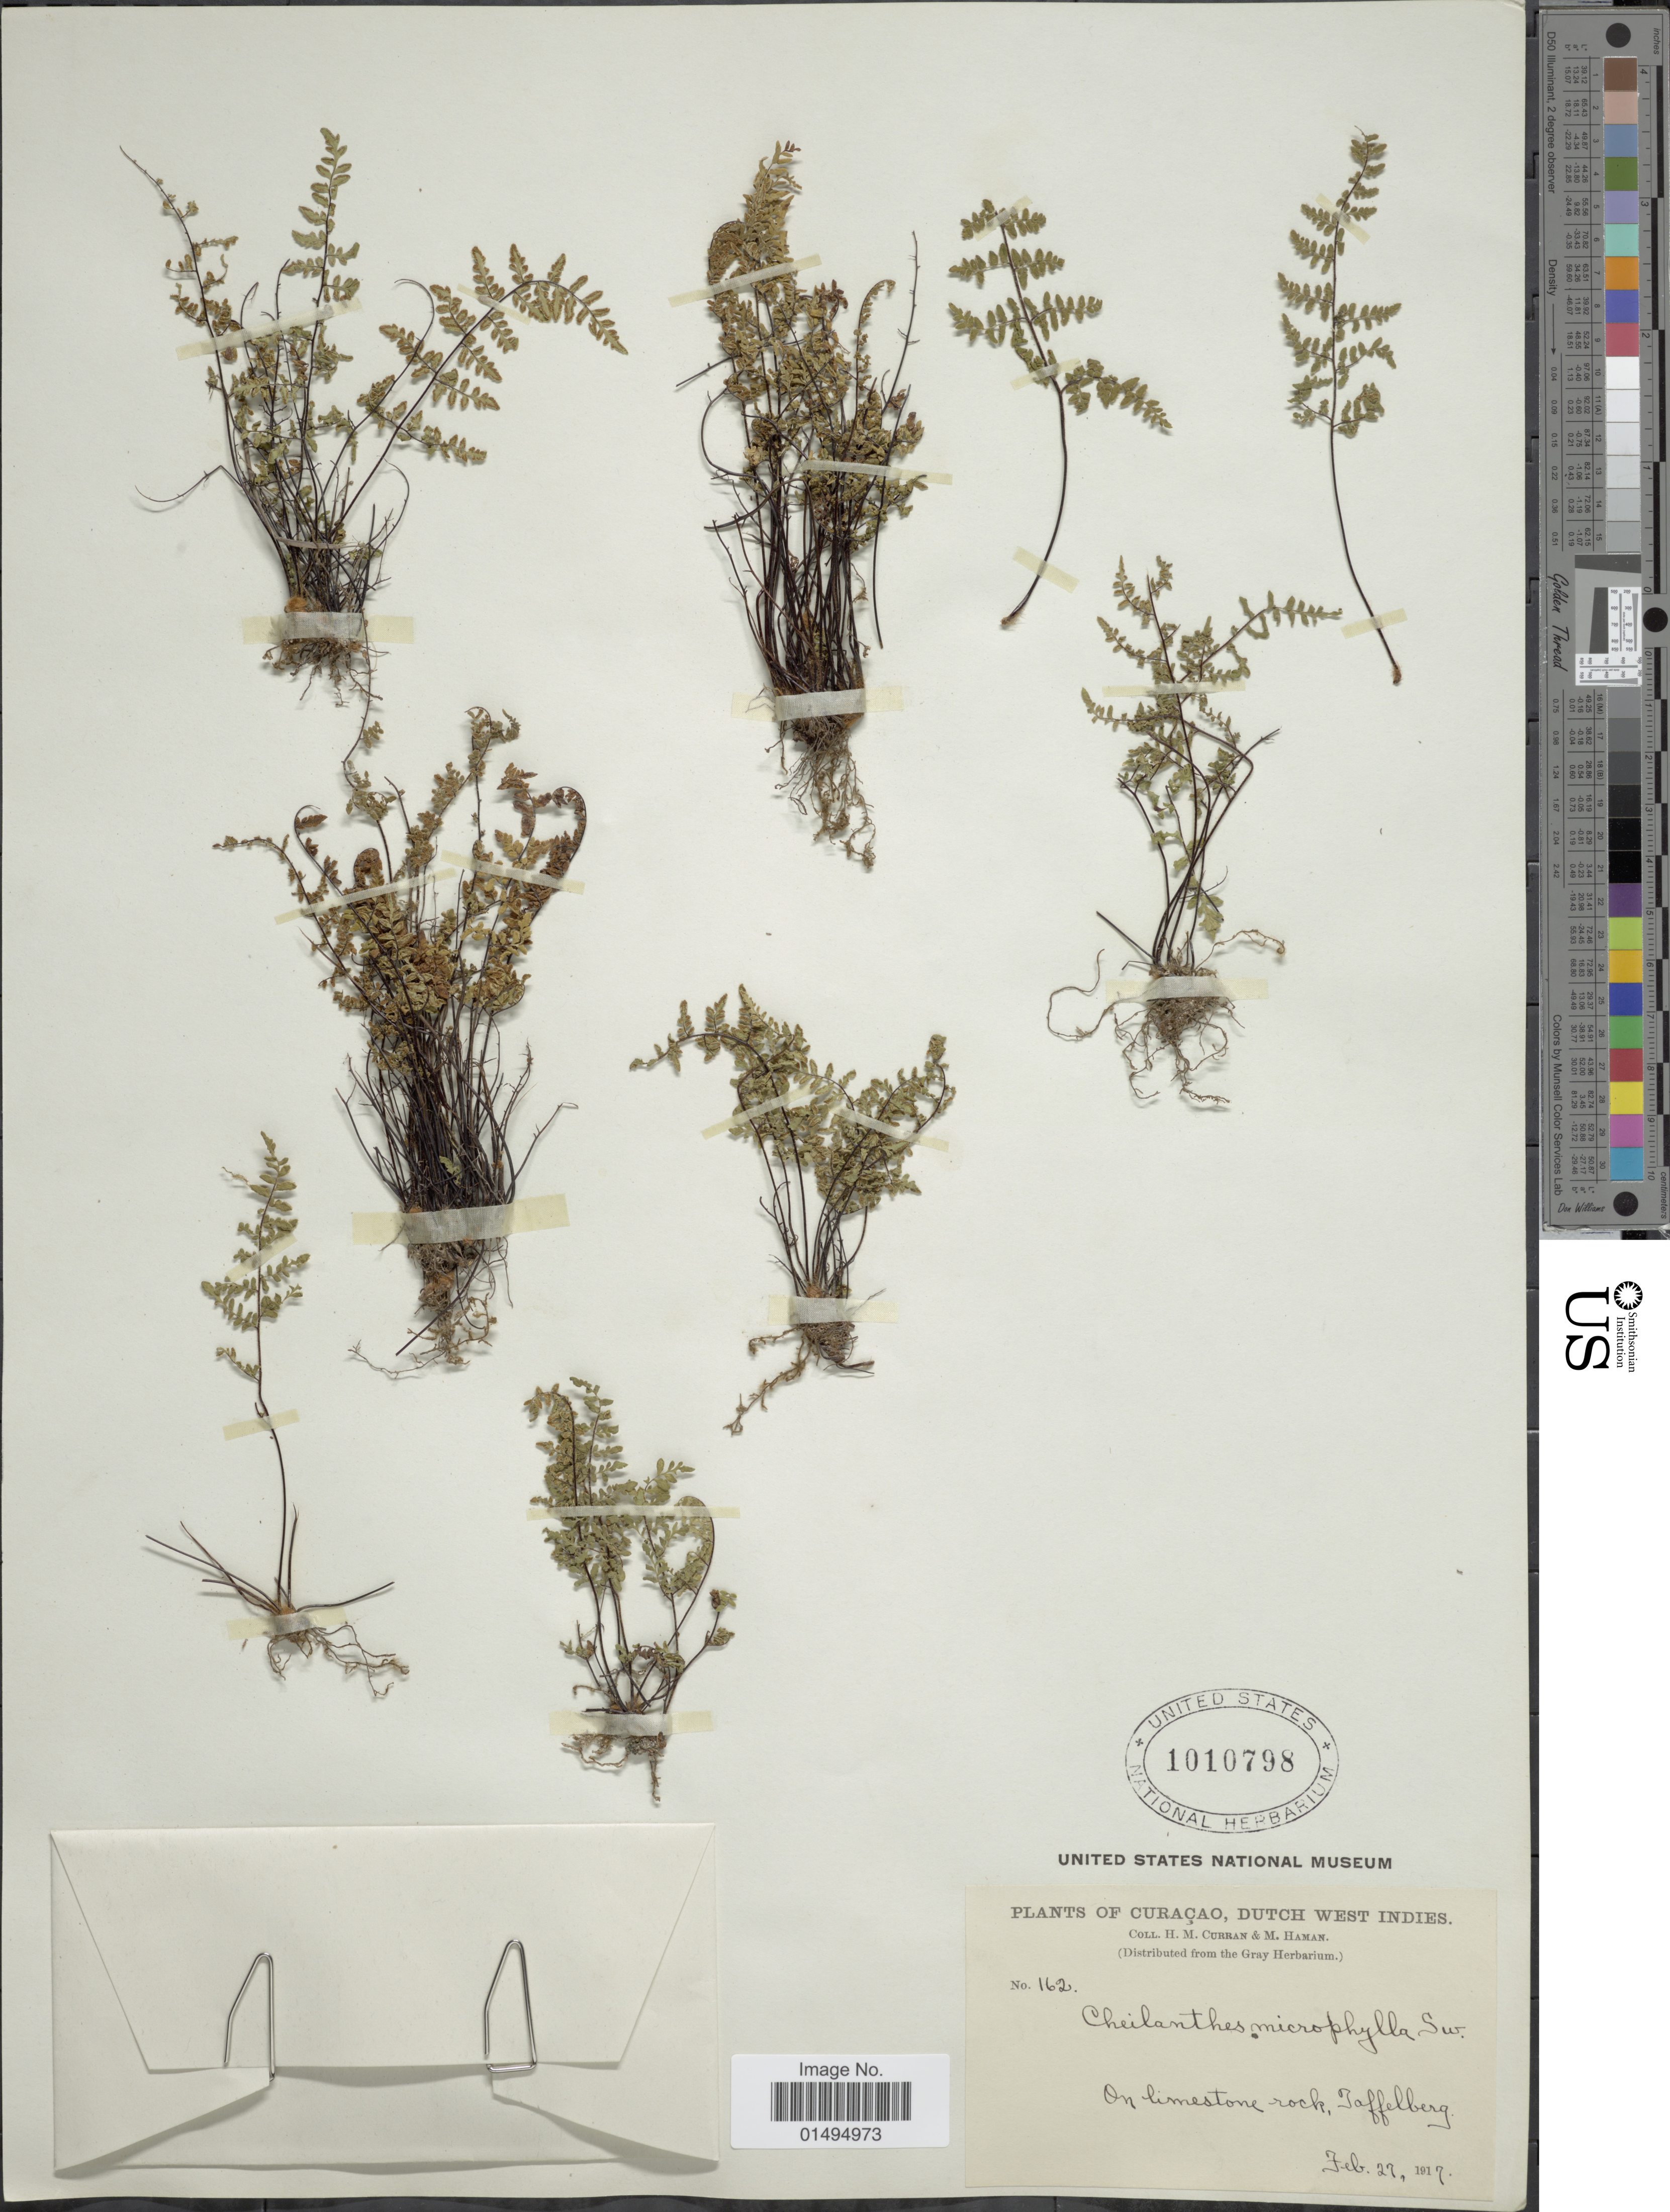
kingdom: Plantae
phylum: Tracheophyta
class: Polypodiopsida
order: Polypodiales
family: Pteridaceae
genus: Myriopteris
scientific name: Myriopteris microphylla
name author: (Sw.) Grusz & Windham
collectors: H. M. Curran & M. Haman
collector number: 162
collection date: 1917-02-27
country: Curaçao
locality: Curacao, Dutch West Indies, on limestone rock, Taffelberg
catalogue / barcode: US 1010798